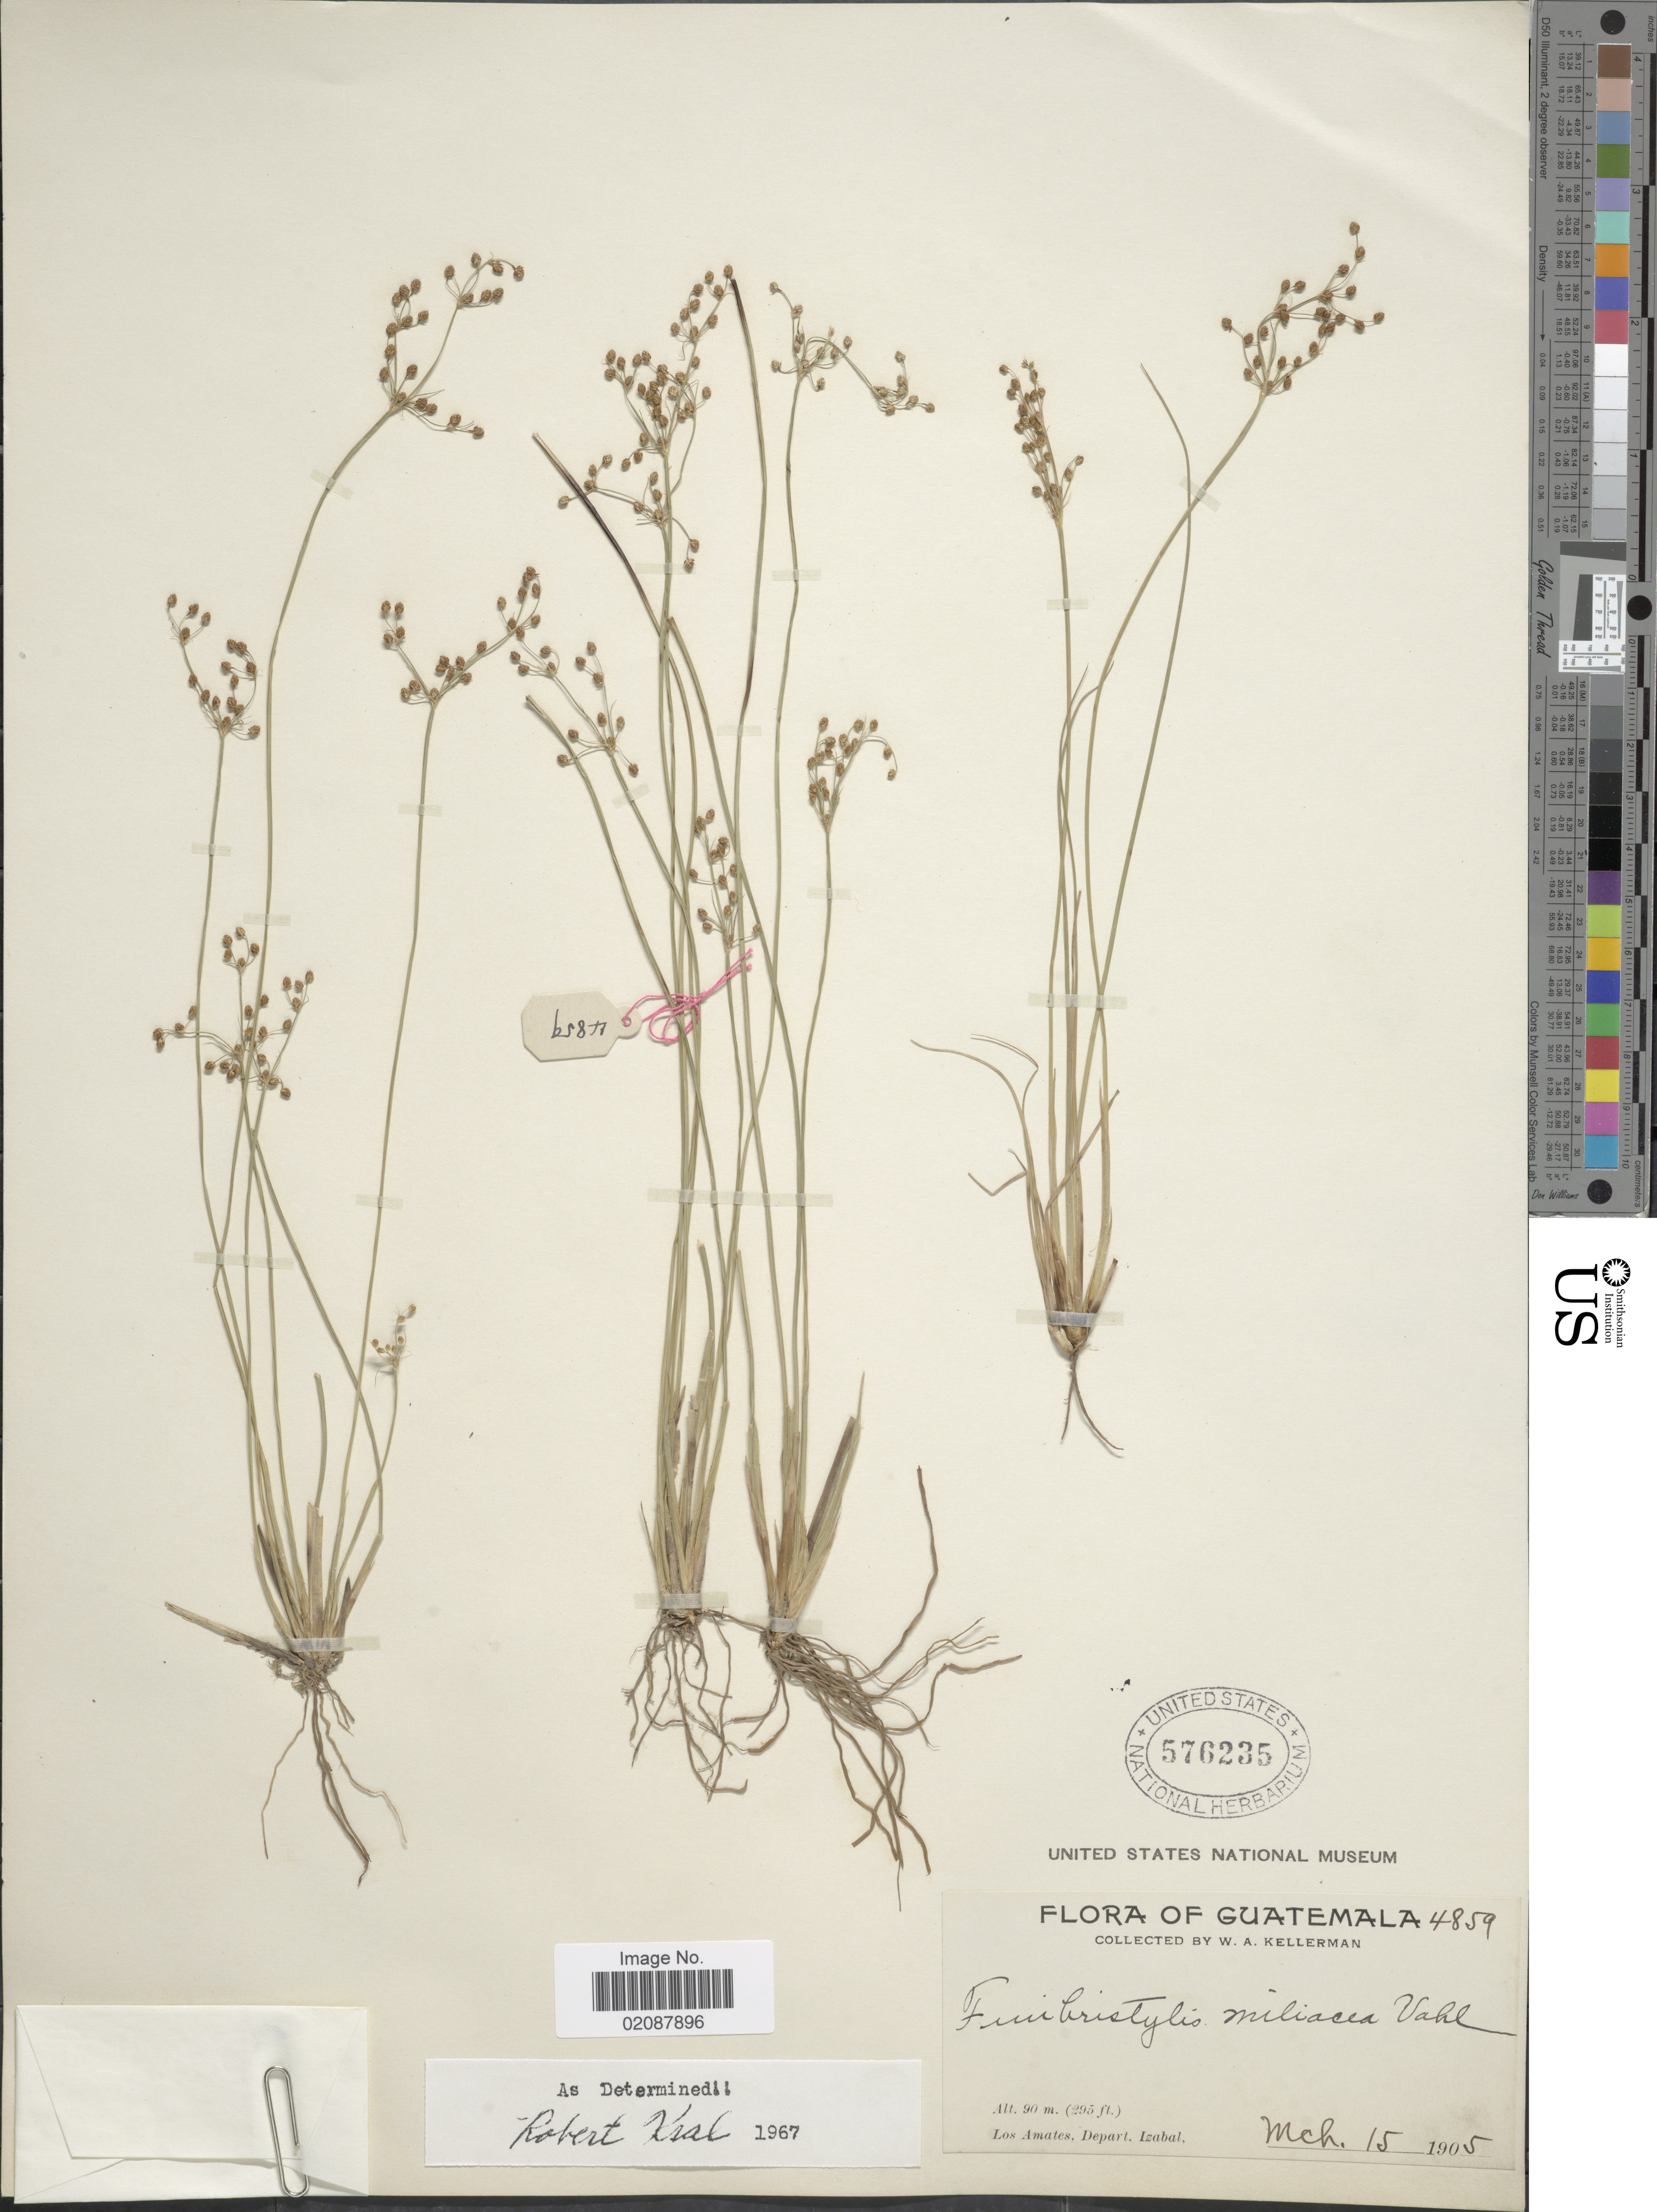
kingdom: Plantae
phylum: Tracheophyta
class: Liliopsida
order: Poales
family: Cyperaceae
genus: Fimbristylis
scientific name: Fimbristylis littoralis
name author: Gaudich.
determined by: Strong, M. T., (US), Smithsonian Institution - National Museum of Natural History (UNITED STATES)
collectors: W. Kellerman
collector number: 4859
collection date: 1905-03-15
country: Guatemala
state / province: Izabal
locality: Los Amates, Depart. Izabal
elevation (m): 90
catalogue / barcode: US 576235